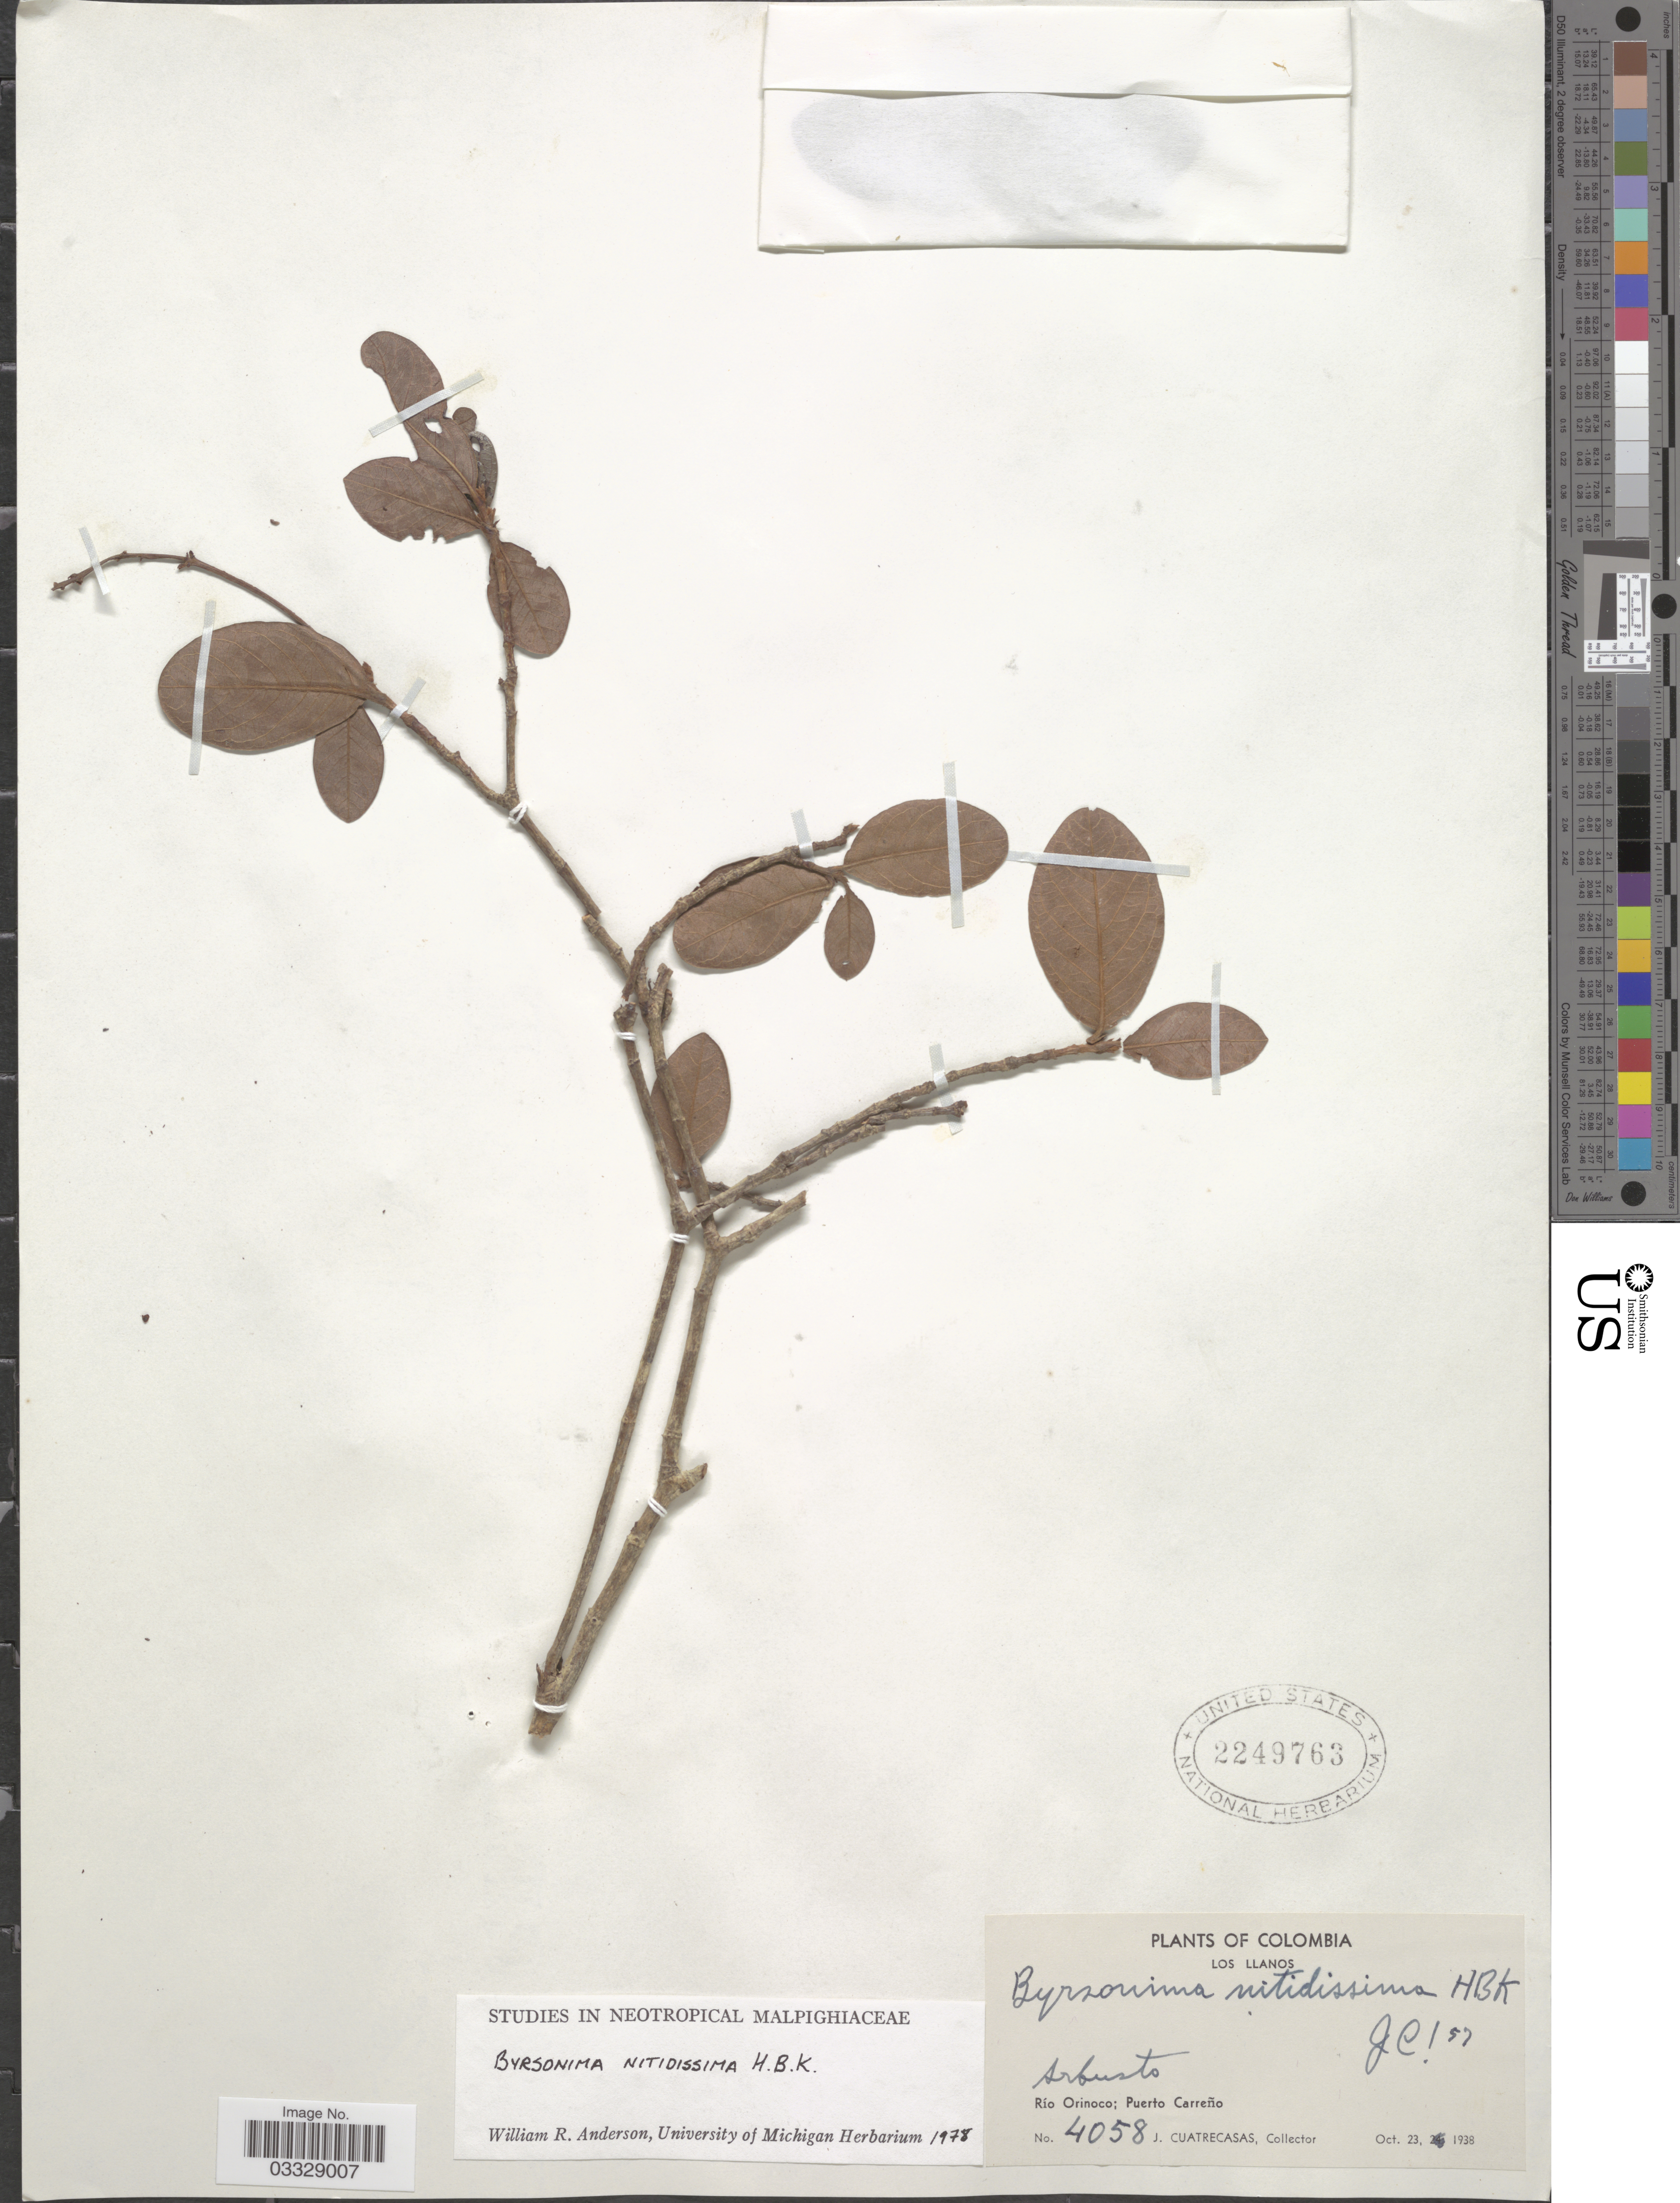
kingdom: Plantae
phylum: Tracheophyta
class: Magnoliopsida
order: Malpighiales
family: Malpighiaceae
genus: Byrsonima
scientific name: Byrsonima nitidissima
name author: Kunth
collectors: J. Cuatrecasas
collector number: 4058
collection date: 1938-10-23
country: Colombia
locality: Los Llanos. Río Orinoco; Puerto Carreño.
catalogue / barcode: US 2249763